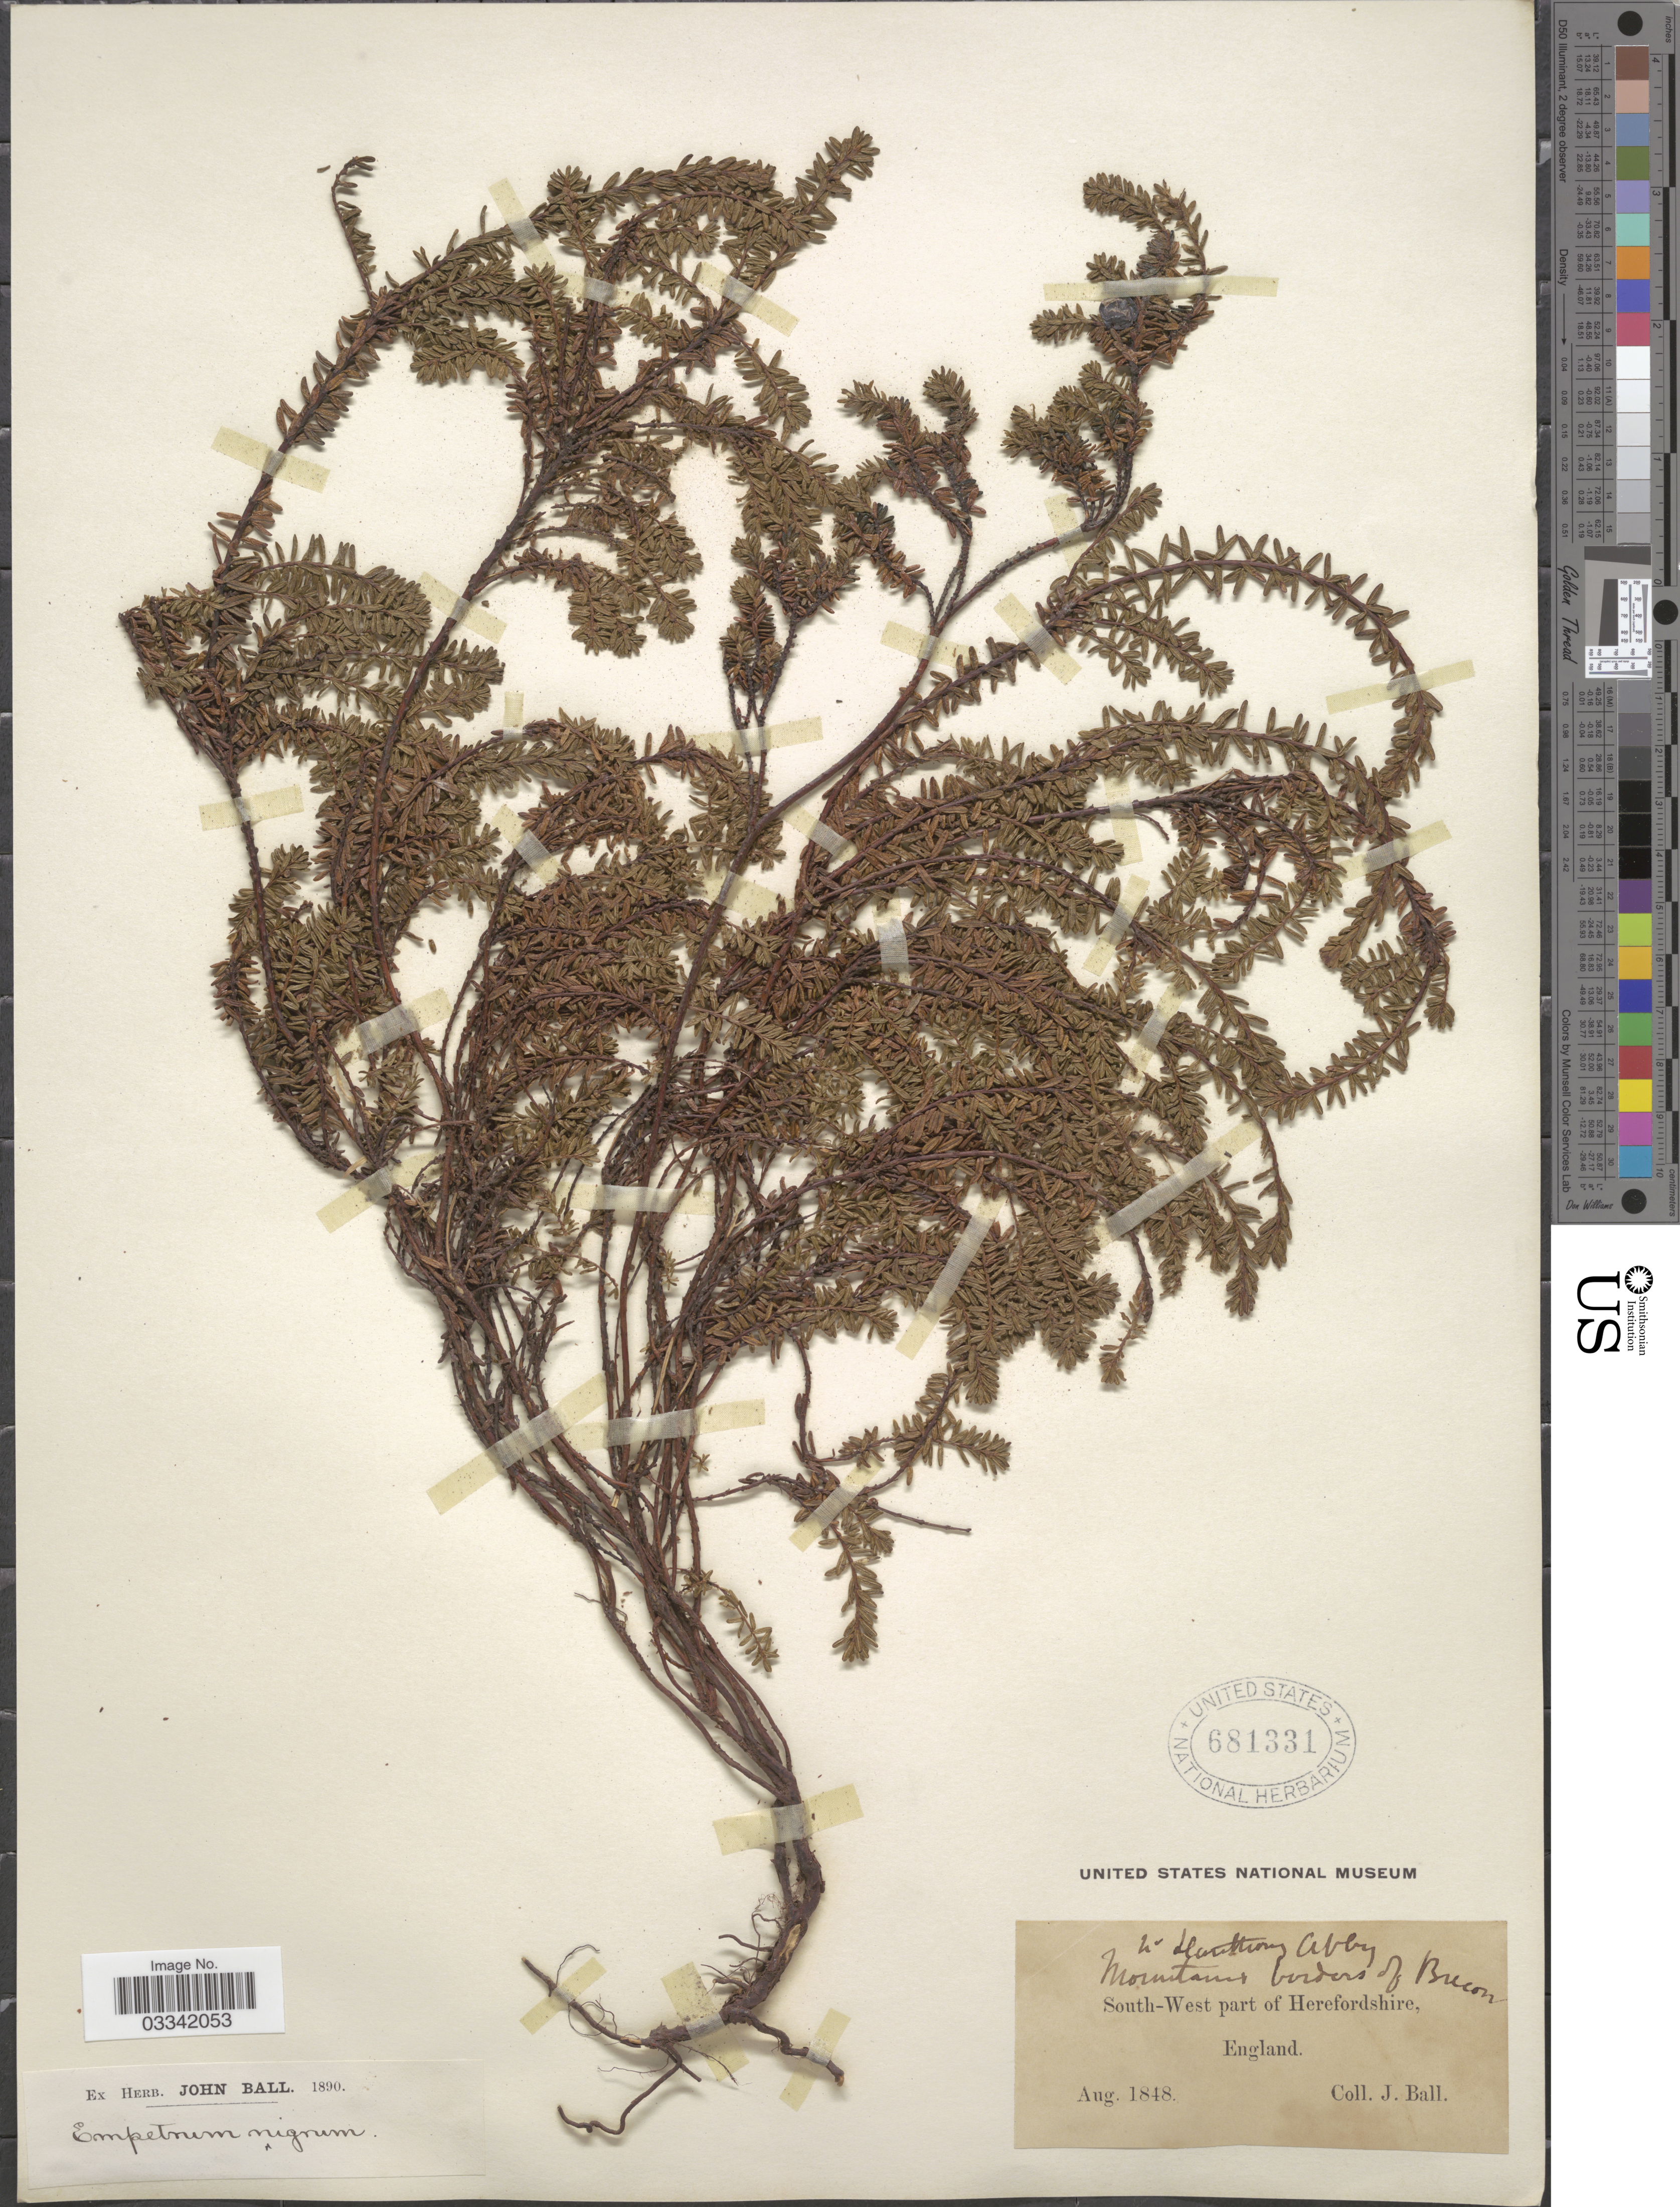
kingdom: Plantae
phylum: Tracheophyta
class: Magnoliopsida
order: Ericales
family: Ericaceae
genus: Empetrum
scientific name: Empetrum nigrum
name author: L.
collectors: J. Ball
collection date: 1848-08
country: United Kingdom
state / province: England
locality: Mountains borders of Beacon, South-West part of Herefordshire.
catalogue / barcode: US 681331